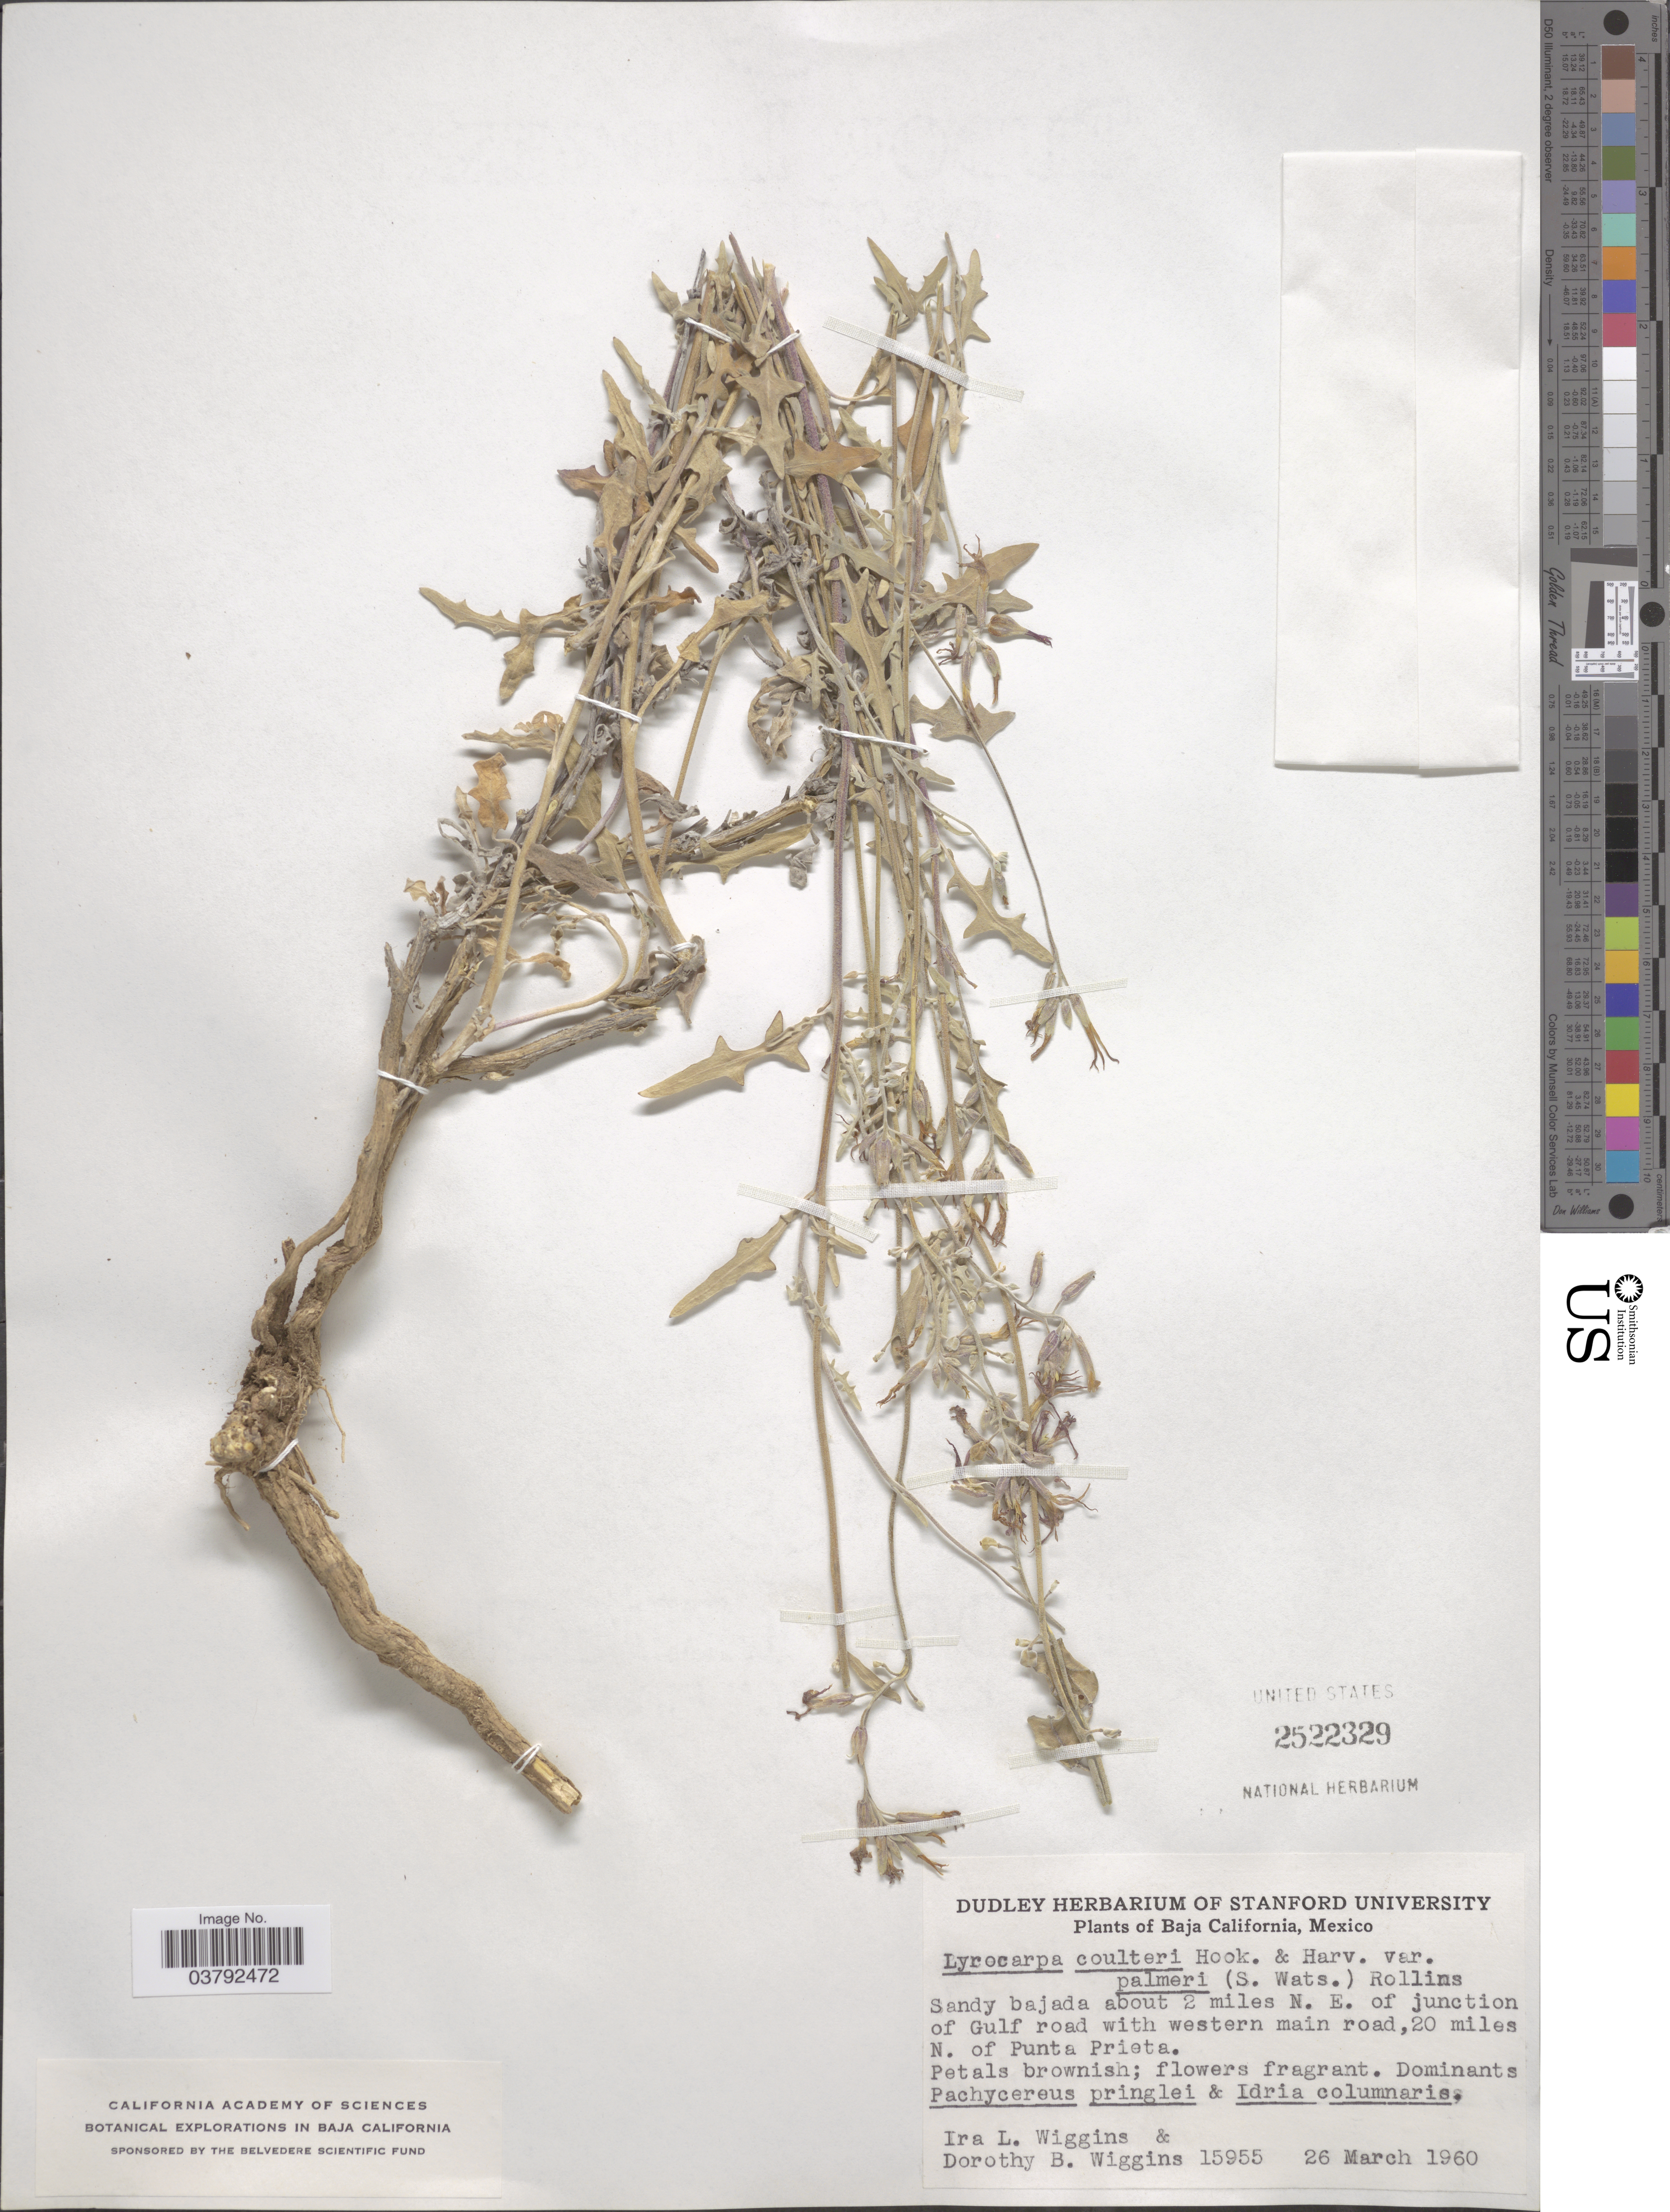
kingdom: Plantae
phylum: Tracheophyta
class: Magnoliopsida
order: Brassicales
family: Brassicaceae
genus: Lyrocarpa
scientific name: Lyrocarpa coulteri var. palmeri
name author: (S. Watson) Rollins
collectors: I. L. Wiggins & D. B. Wiggins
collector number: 15955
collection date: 1960-03-26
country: Mexico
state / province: Baja California Norte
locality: About 2 miles N. E. of junction of Gulf road with western main road, 20 miles N. of Punta Prieta.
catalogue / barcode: US 2522329